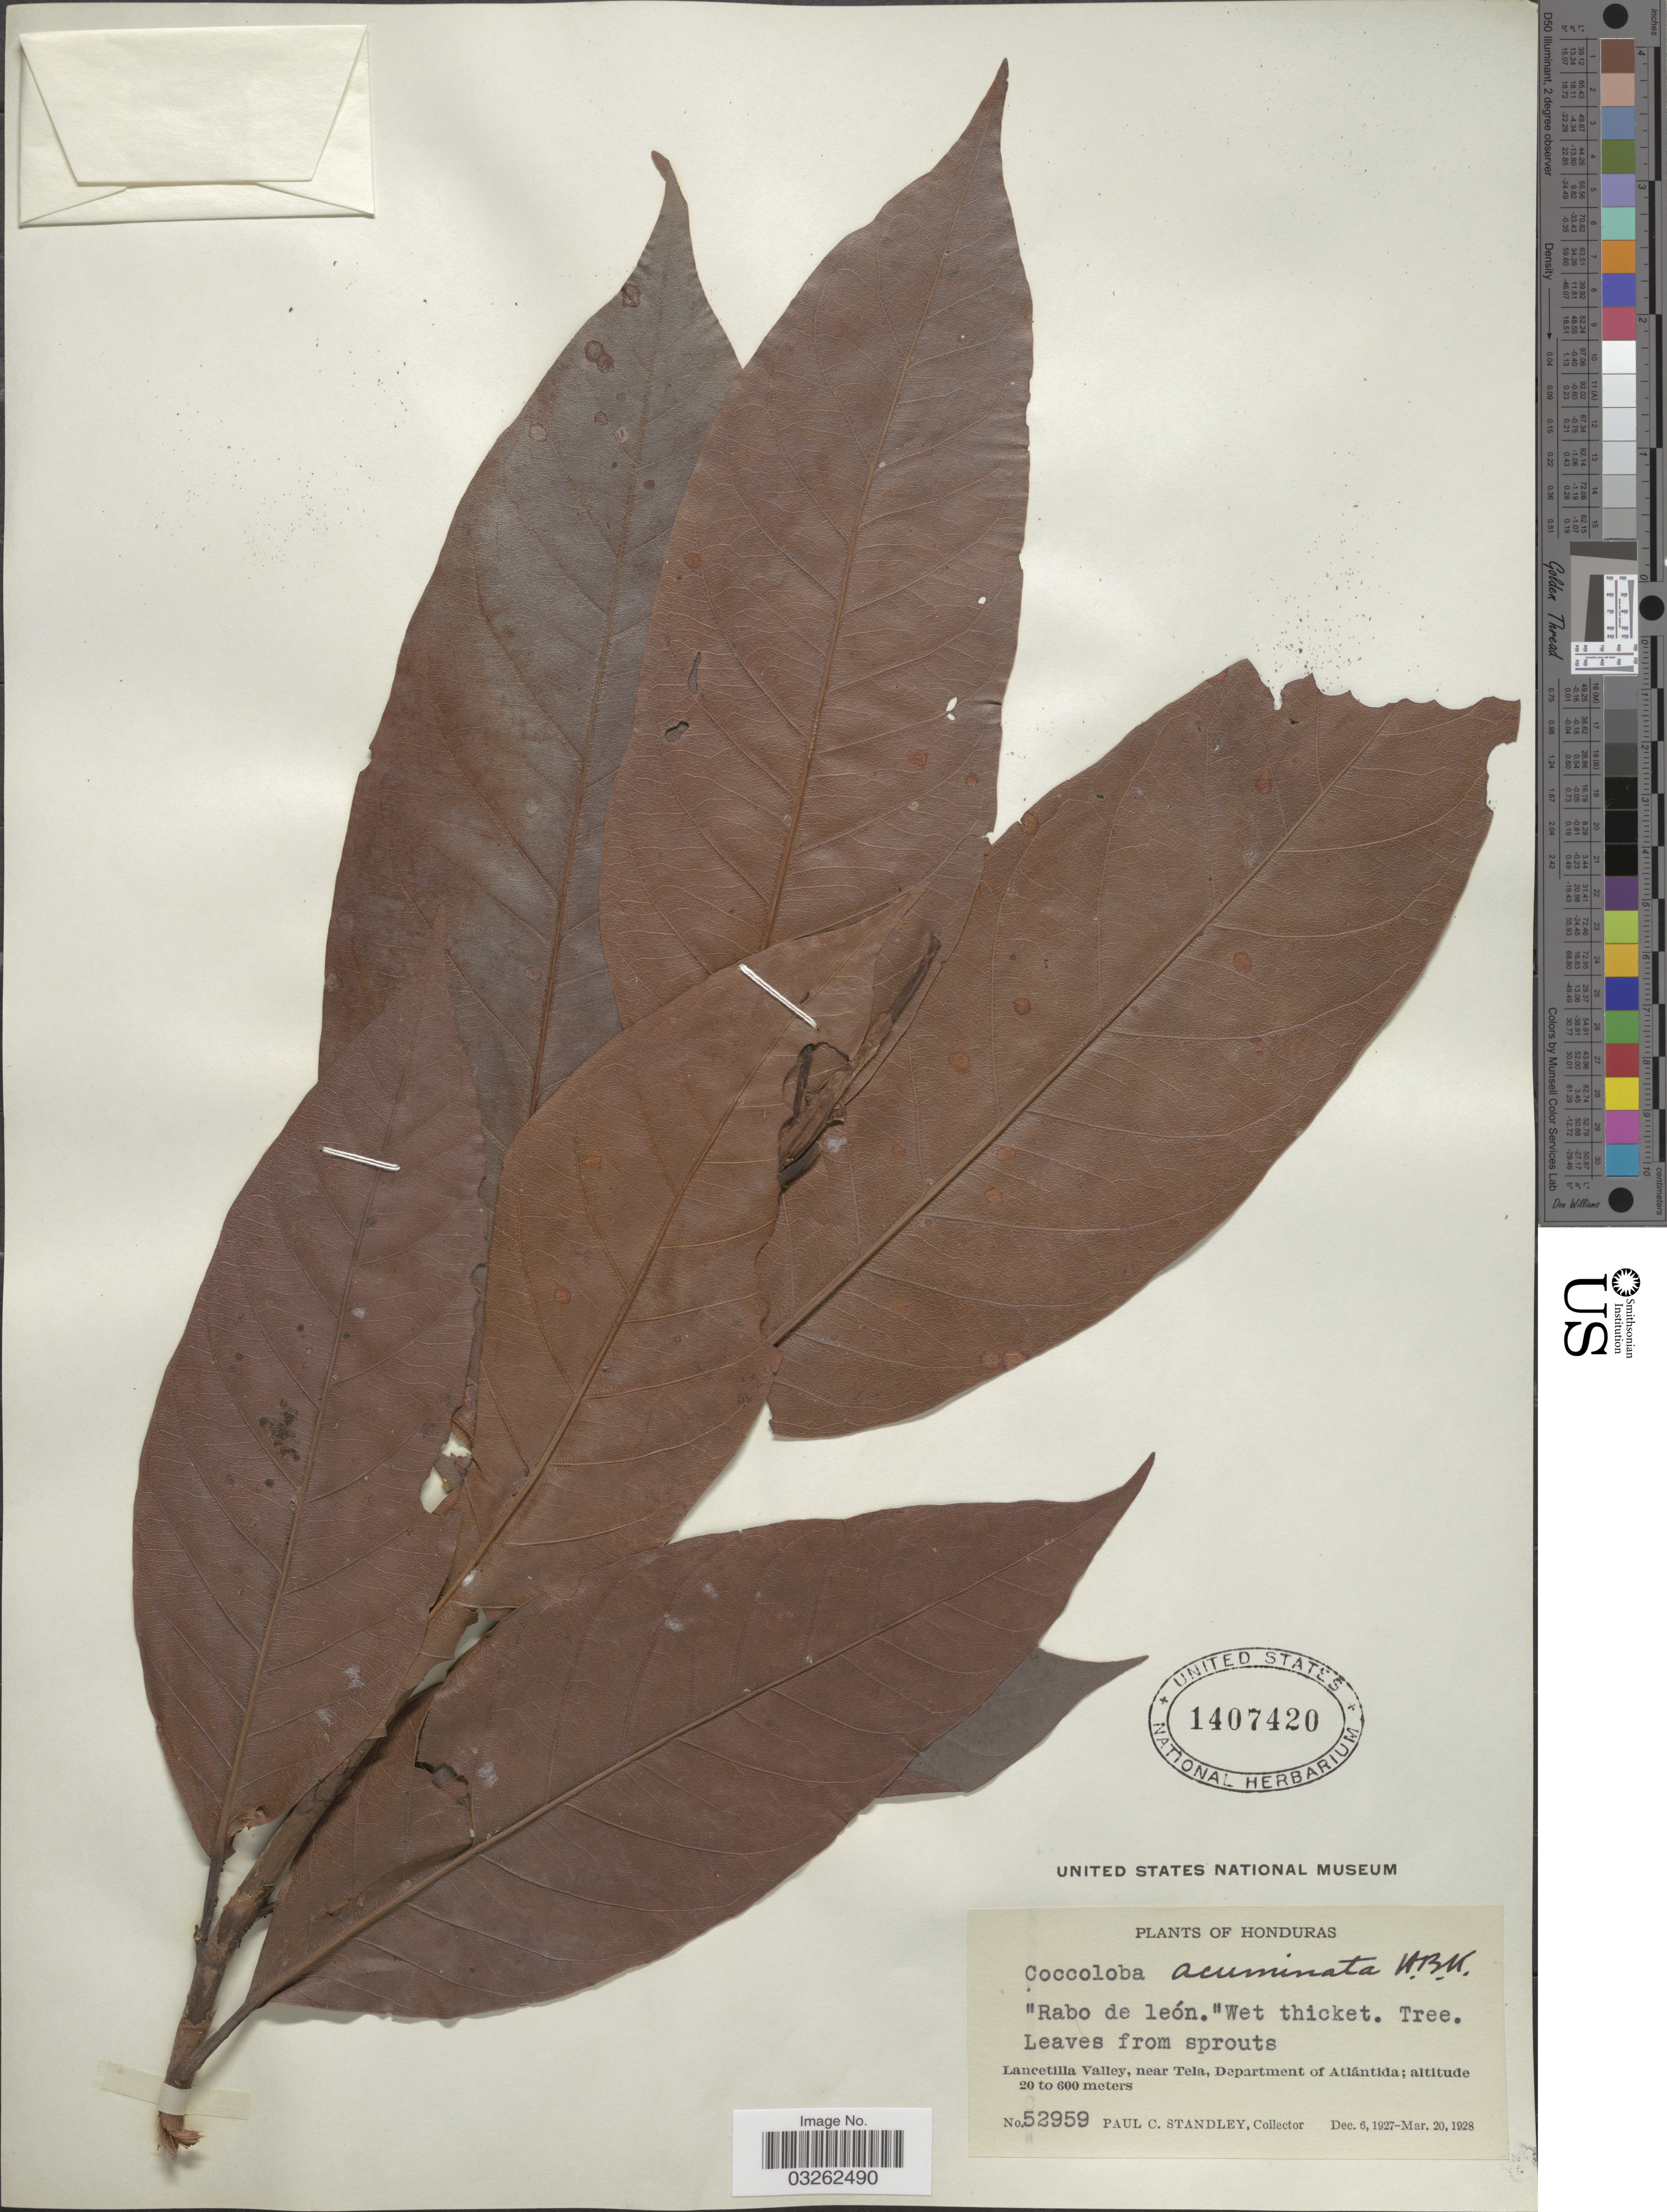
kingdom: Plantae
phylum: Tracheophyta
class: Magnoliopsida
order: Caryophyllales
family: Polygonaceae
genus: Coccoloba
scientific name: Coccoloba acuminata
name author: Kunth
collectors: P. C. Standley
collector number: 52959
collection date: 1927-12-06/1928-03-20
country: Honduras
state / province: Atlántida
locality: Lancetilla Valley, near Tela, Department of Atlántida.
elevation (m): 20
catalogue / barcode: US 1407420